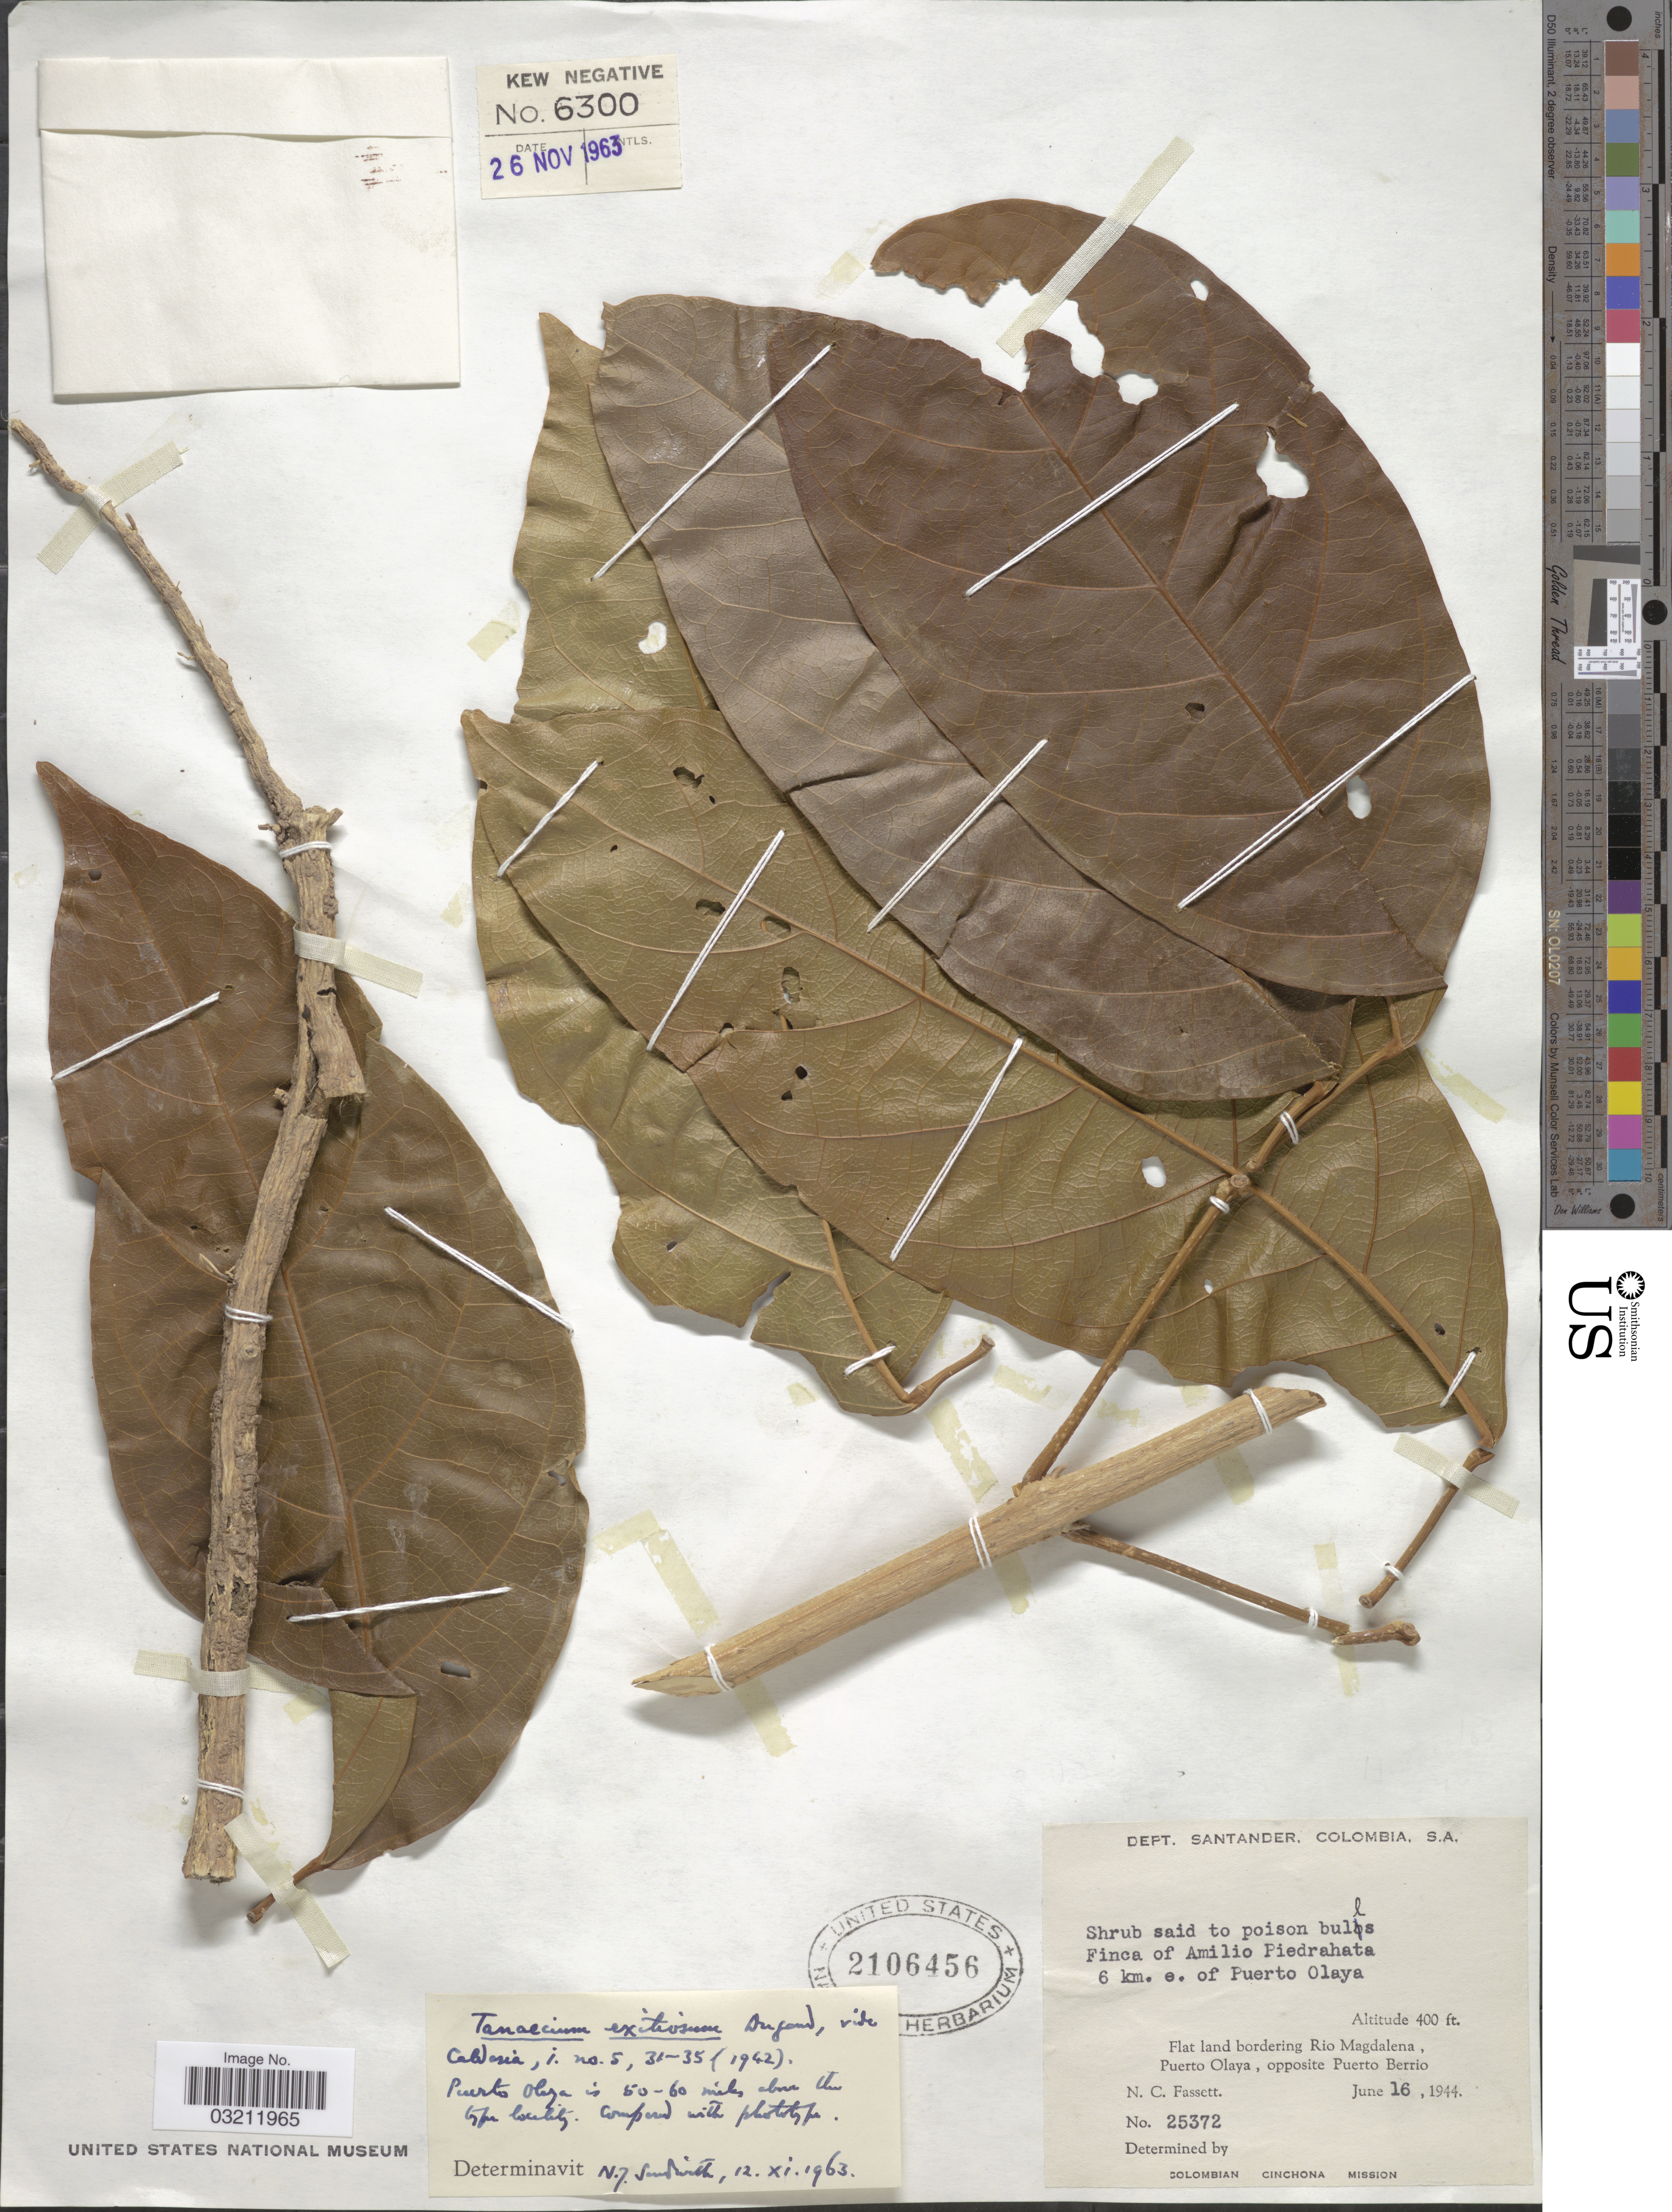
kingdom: Plantae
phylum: Tracheophyta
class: Magnoliopsida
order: Lamiales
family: Bignoniaceae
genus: Tanaecium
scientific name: Tanaecium exitiosum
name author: Dugand G.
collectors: N. C. Fassett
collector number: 25372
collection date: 1944-06-16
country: Colombia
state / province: Santander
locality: Dept. Santander. 6 km. e. of Puerto Olaya. Flat land bordering Rio Magdalena, Puerto Olaya, opposite Puerto Berrio.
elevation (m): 122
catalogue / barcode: US 2106456